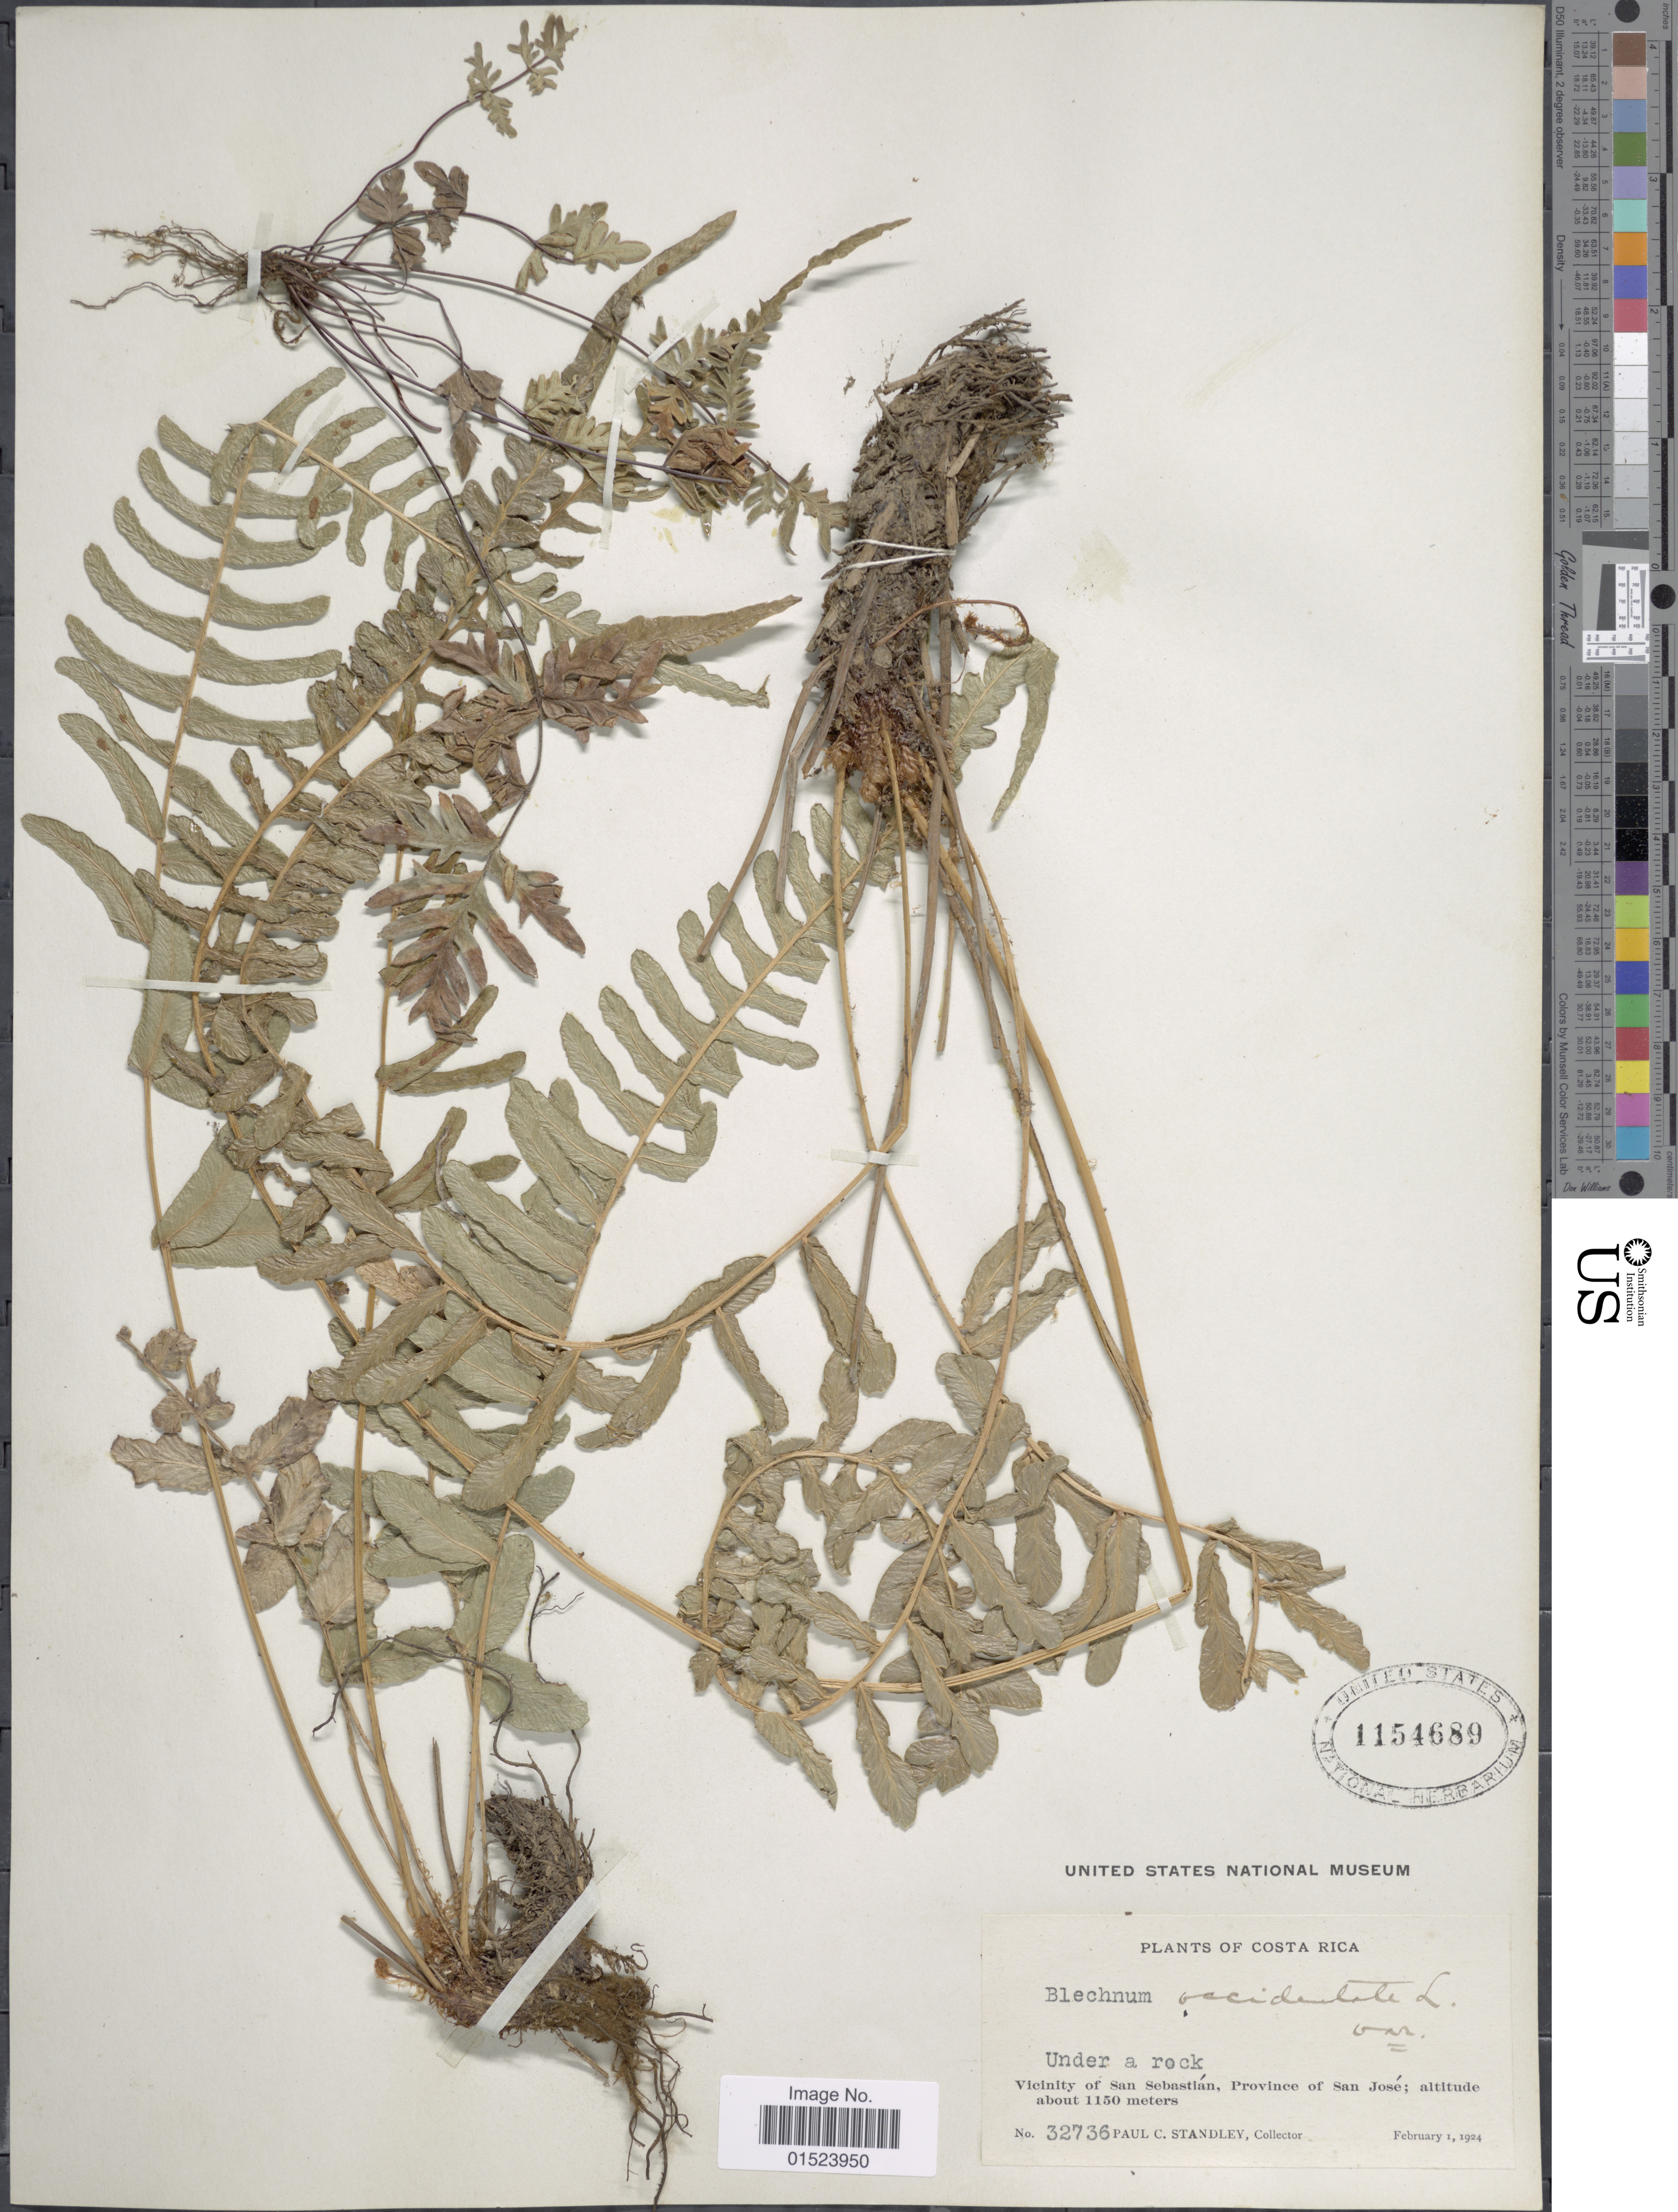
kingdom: Plantae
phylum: Tracheophyta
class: Polypodiopsida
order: Polypodiales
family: Blechnaceae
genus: Blechnum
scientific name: Blechnum glandulosum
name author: Link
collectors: P. C. Standley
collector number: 32736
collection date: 1924-02-01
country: Costa Rica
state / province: San José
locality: Vicinity of San Sebastián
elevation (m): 1150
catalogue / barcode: US 1154689